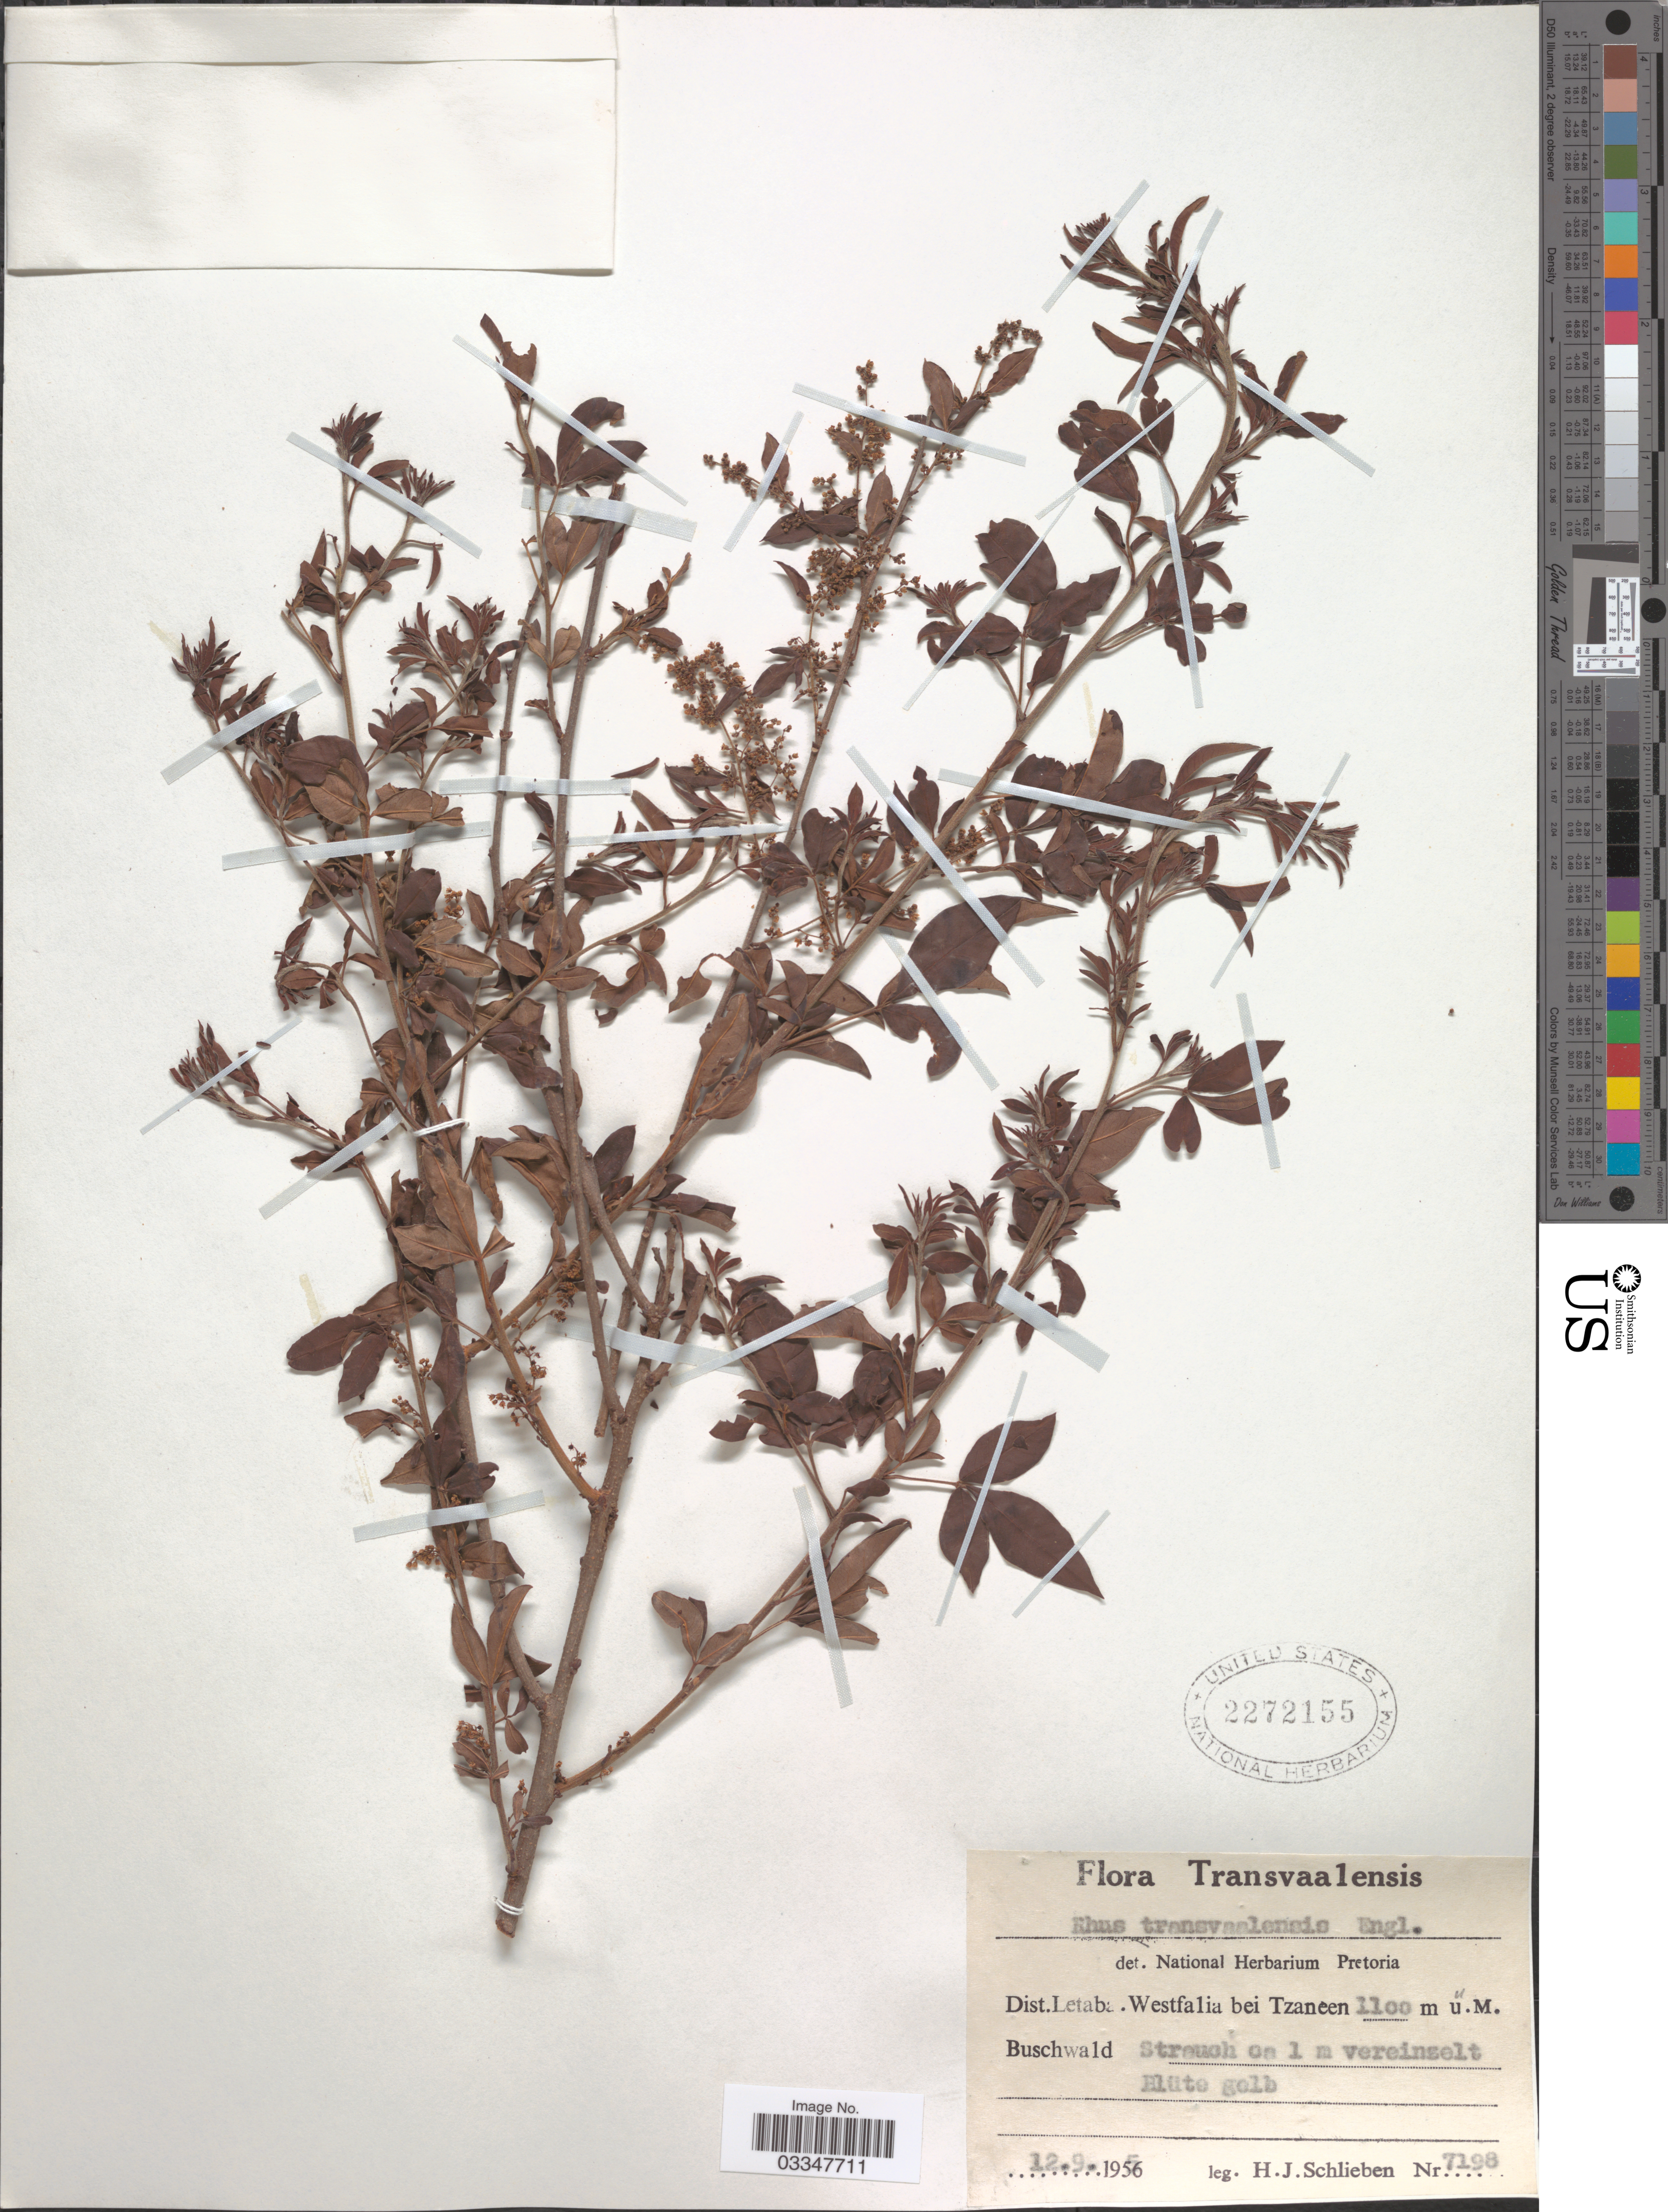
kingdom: Plantae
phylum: Tracheophyta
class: Magnoliopsida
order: Sapindales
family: Anacardiaceae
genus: Rhus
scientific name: Rhus transvaalensis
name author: Engl.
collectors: H. J. Schlieben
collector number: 7198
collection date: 1956-09-12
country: South Africa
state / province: Limpopo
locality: Transvaalenis. Dist. Letaba. Westfalia bei Tzaneen. Buschwald Strauch ca 1 vereinzelt Blüte gelb.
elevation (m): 1100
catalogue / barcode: US 2272155